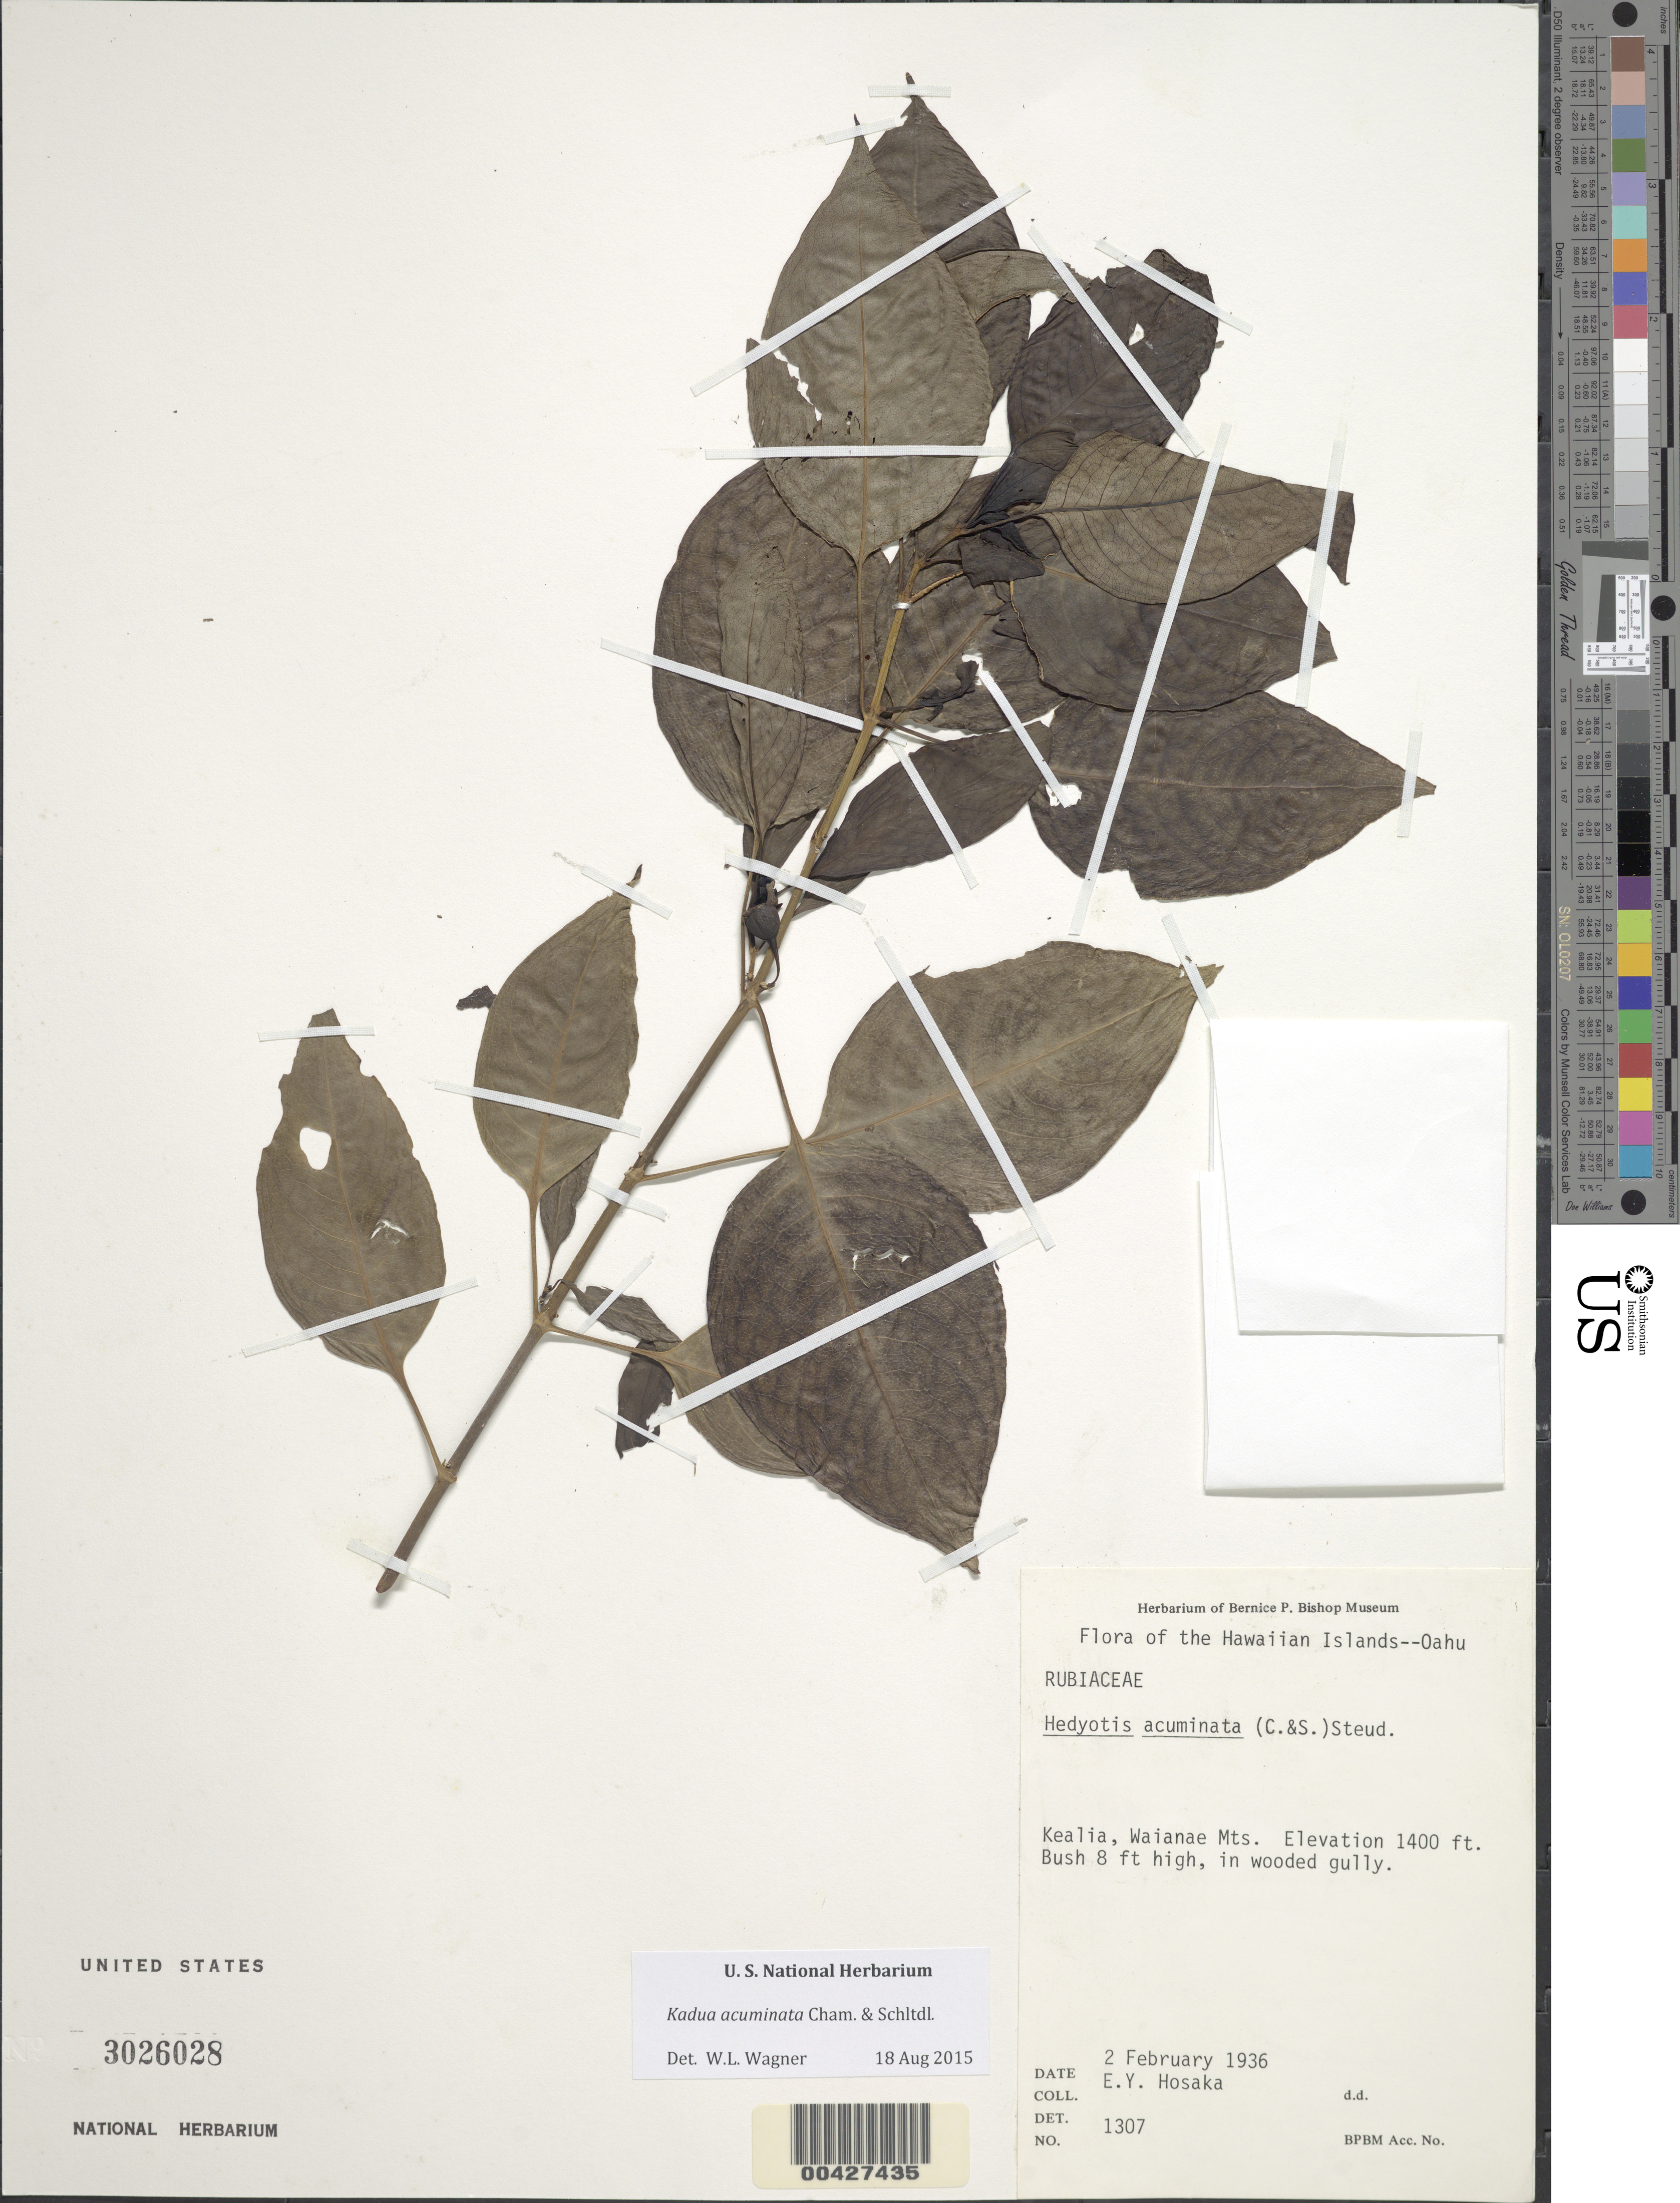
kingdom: Plantae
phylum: Tracheophyta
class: Magnoliopsida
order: Gentianales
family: Rubiaceae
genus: Kadua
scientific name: Kadua acuminata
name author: Cham. & Schltdl.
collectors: E. Y. Hosaka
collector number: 1307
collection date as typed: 2 Feb 1936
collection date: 1936-02-02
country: United States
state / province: Hawaii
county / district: Honolulu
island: Oahu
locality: Kealia, Waianae Mountains.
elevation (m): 427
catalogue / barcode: US 3026028